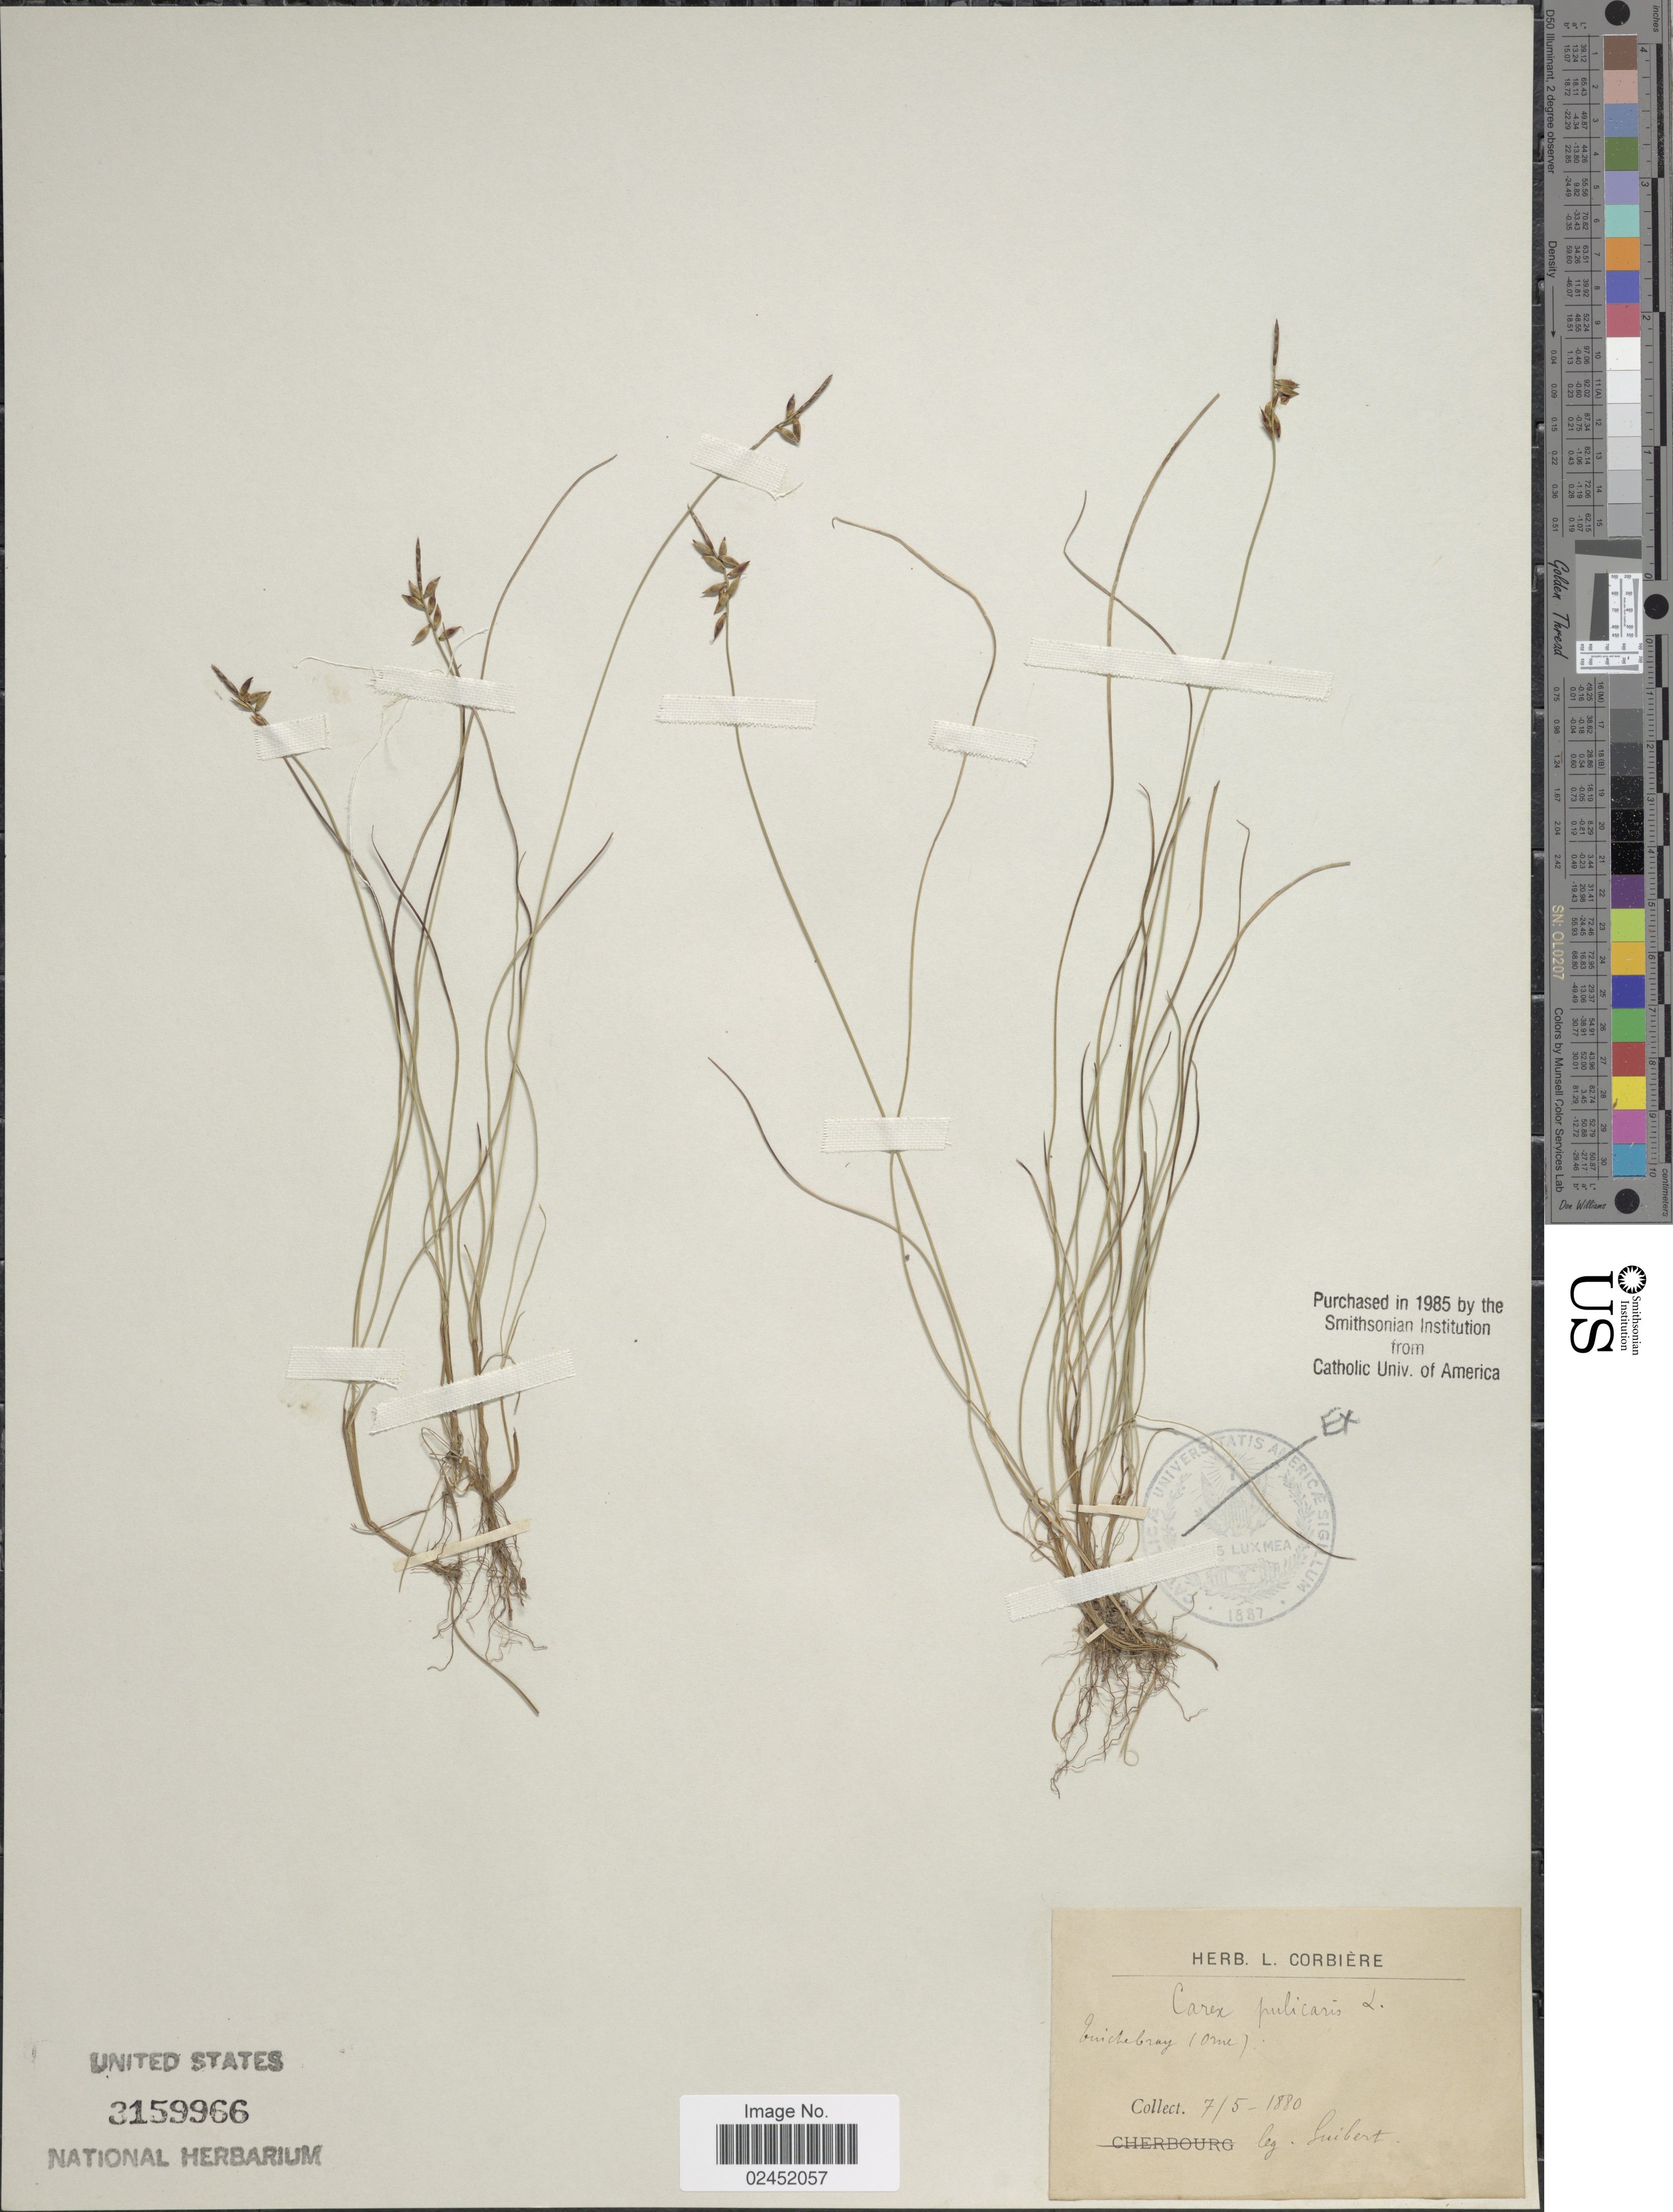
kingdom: Plantae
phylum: Tracheophyta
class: Liliopsida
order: Poales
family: Cyperaceae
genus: Carex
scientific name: Carex pulicaris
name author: L.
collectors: Guibert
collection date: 1880-05-07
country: France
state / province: Normandie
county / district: Orne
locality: Buidebray (Orne)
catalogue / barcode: US 3159966